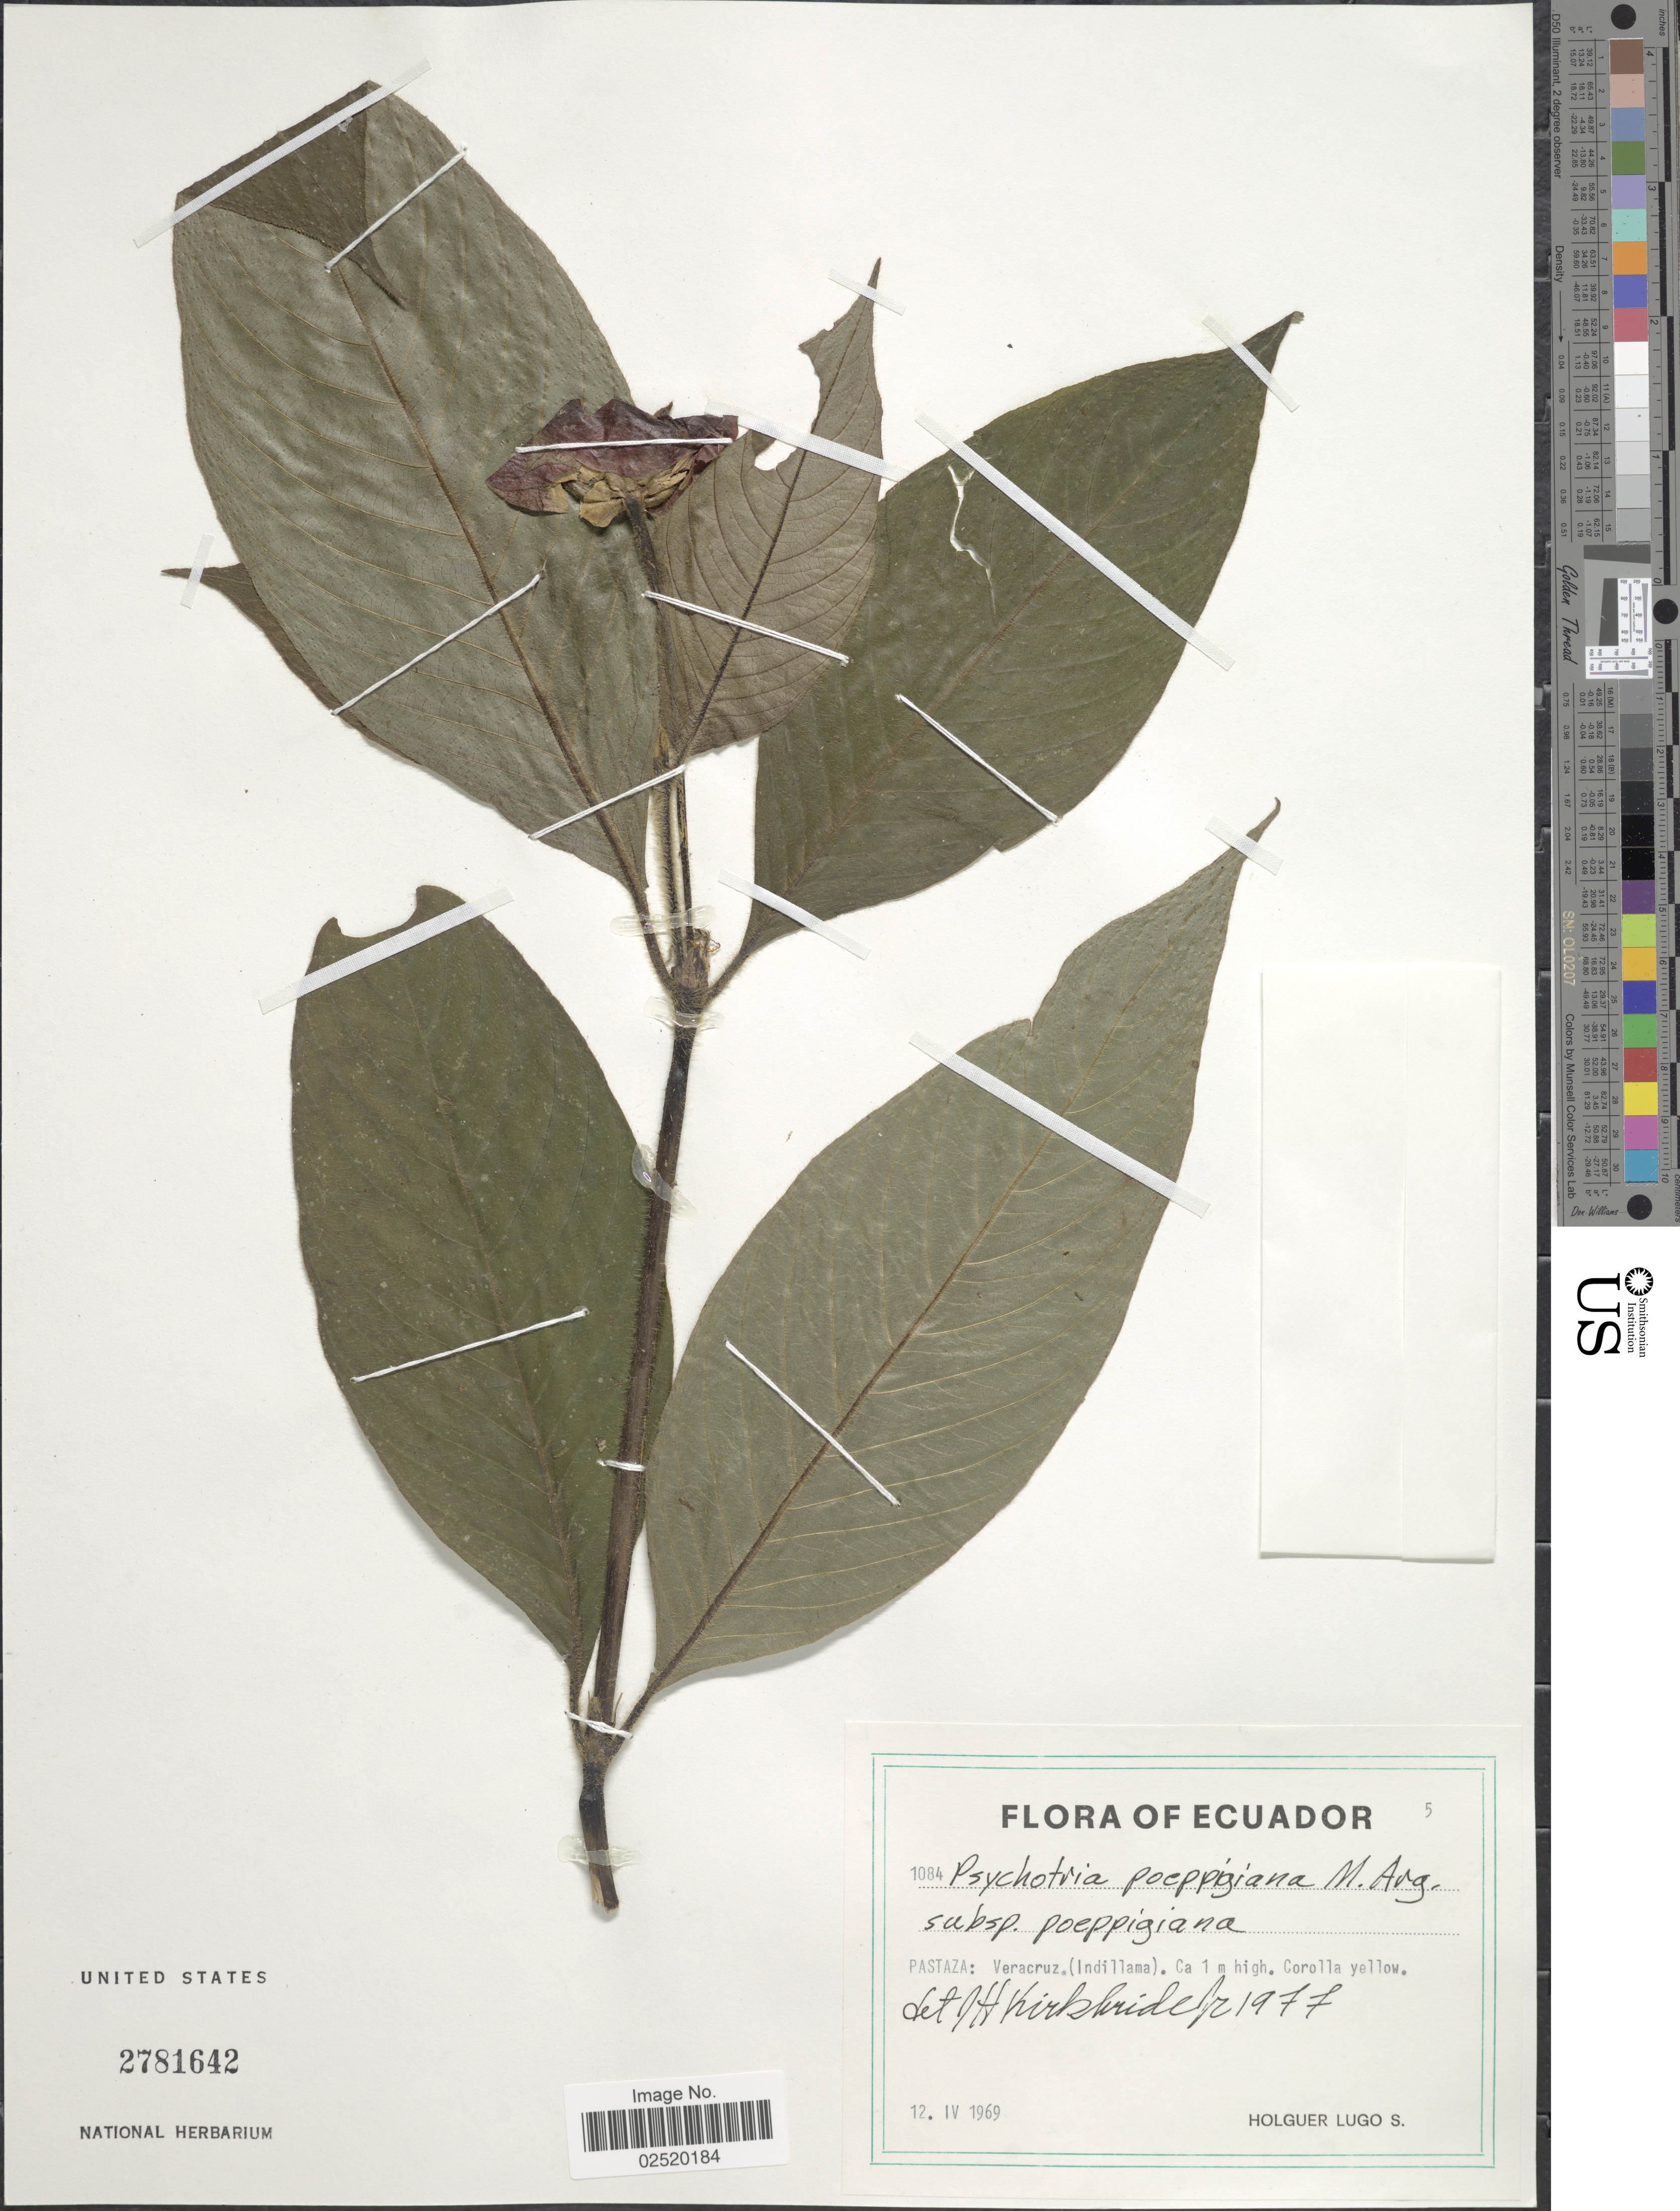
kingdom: Plantae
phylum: Tracheophyta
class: Magnoliopsida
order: Gentianales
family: Rubiaceae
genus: Psychotria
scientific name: Psychotria poeppigiana subsp. poeppigiana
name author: Müll. Arg.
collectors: H. Lugo S.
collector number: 1084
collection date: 1969-04-12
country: Ecuador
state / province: Pastaza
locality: Pastaza: Veracruz (Indillama)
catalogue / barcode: US 2781642